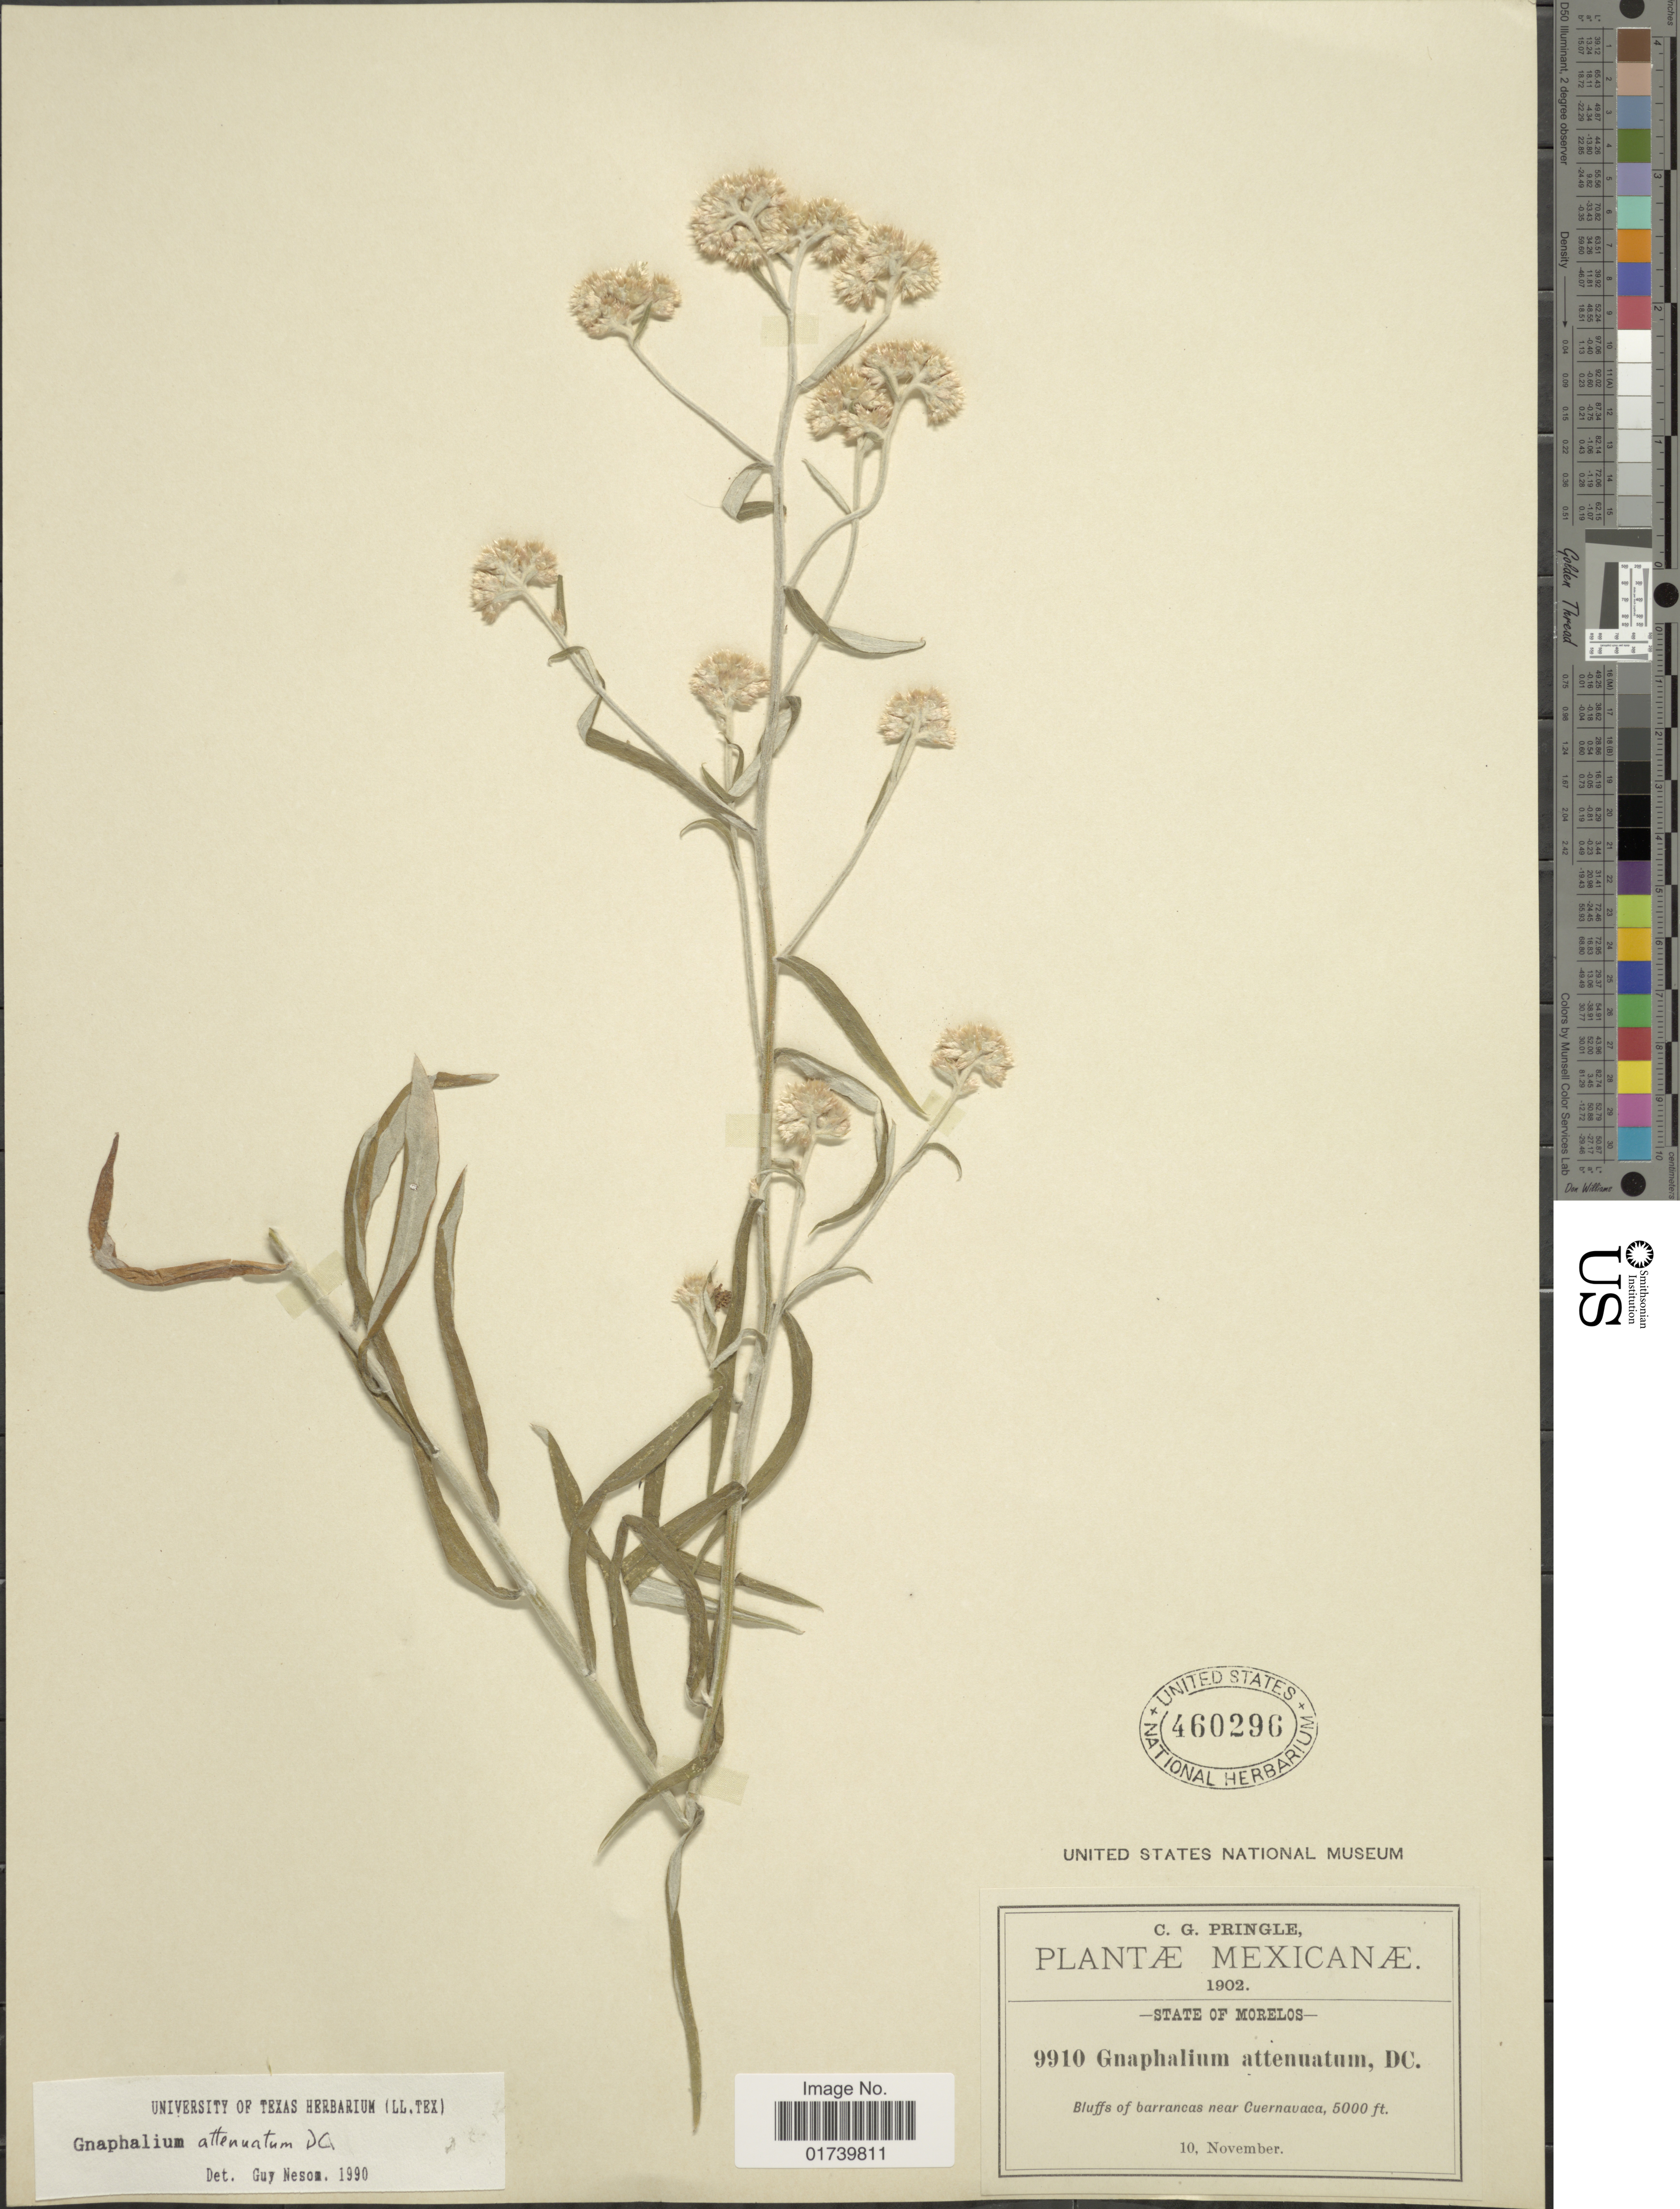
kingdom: Plantae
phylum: Tracheophyta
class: Magnoliopsida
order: Asterales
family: Asteraceae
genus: Pseudognaphalium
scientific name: Pseudognaphalium attenuatum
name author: (DC.) Anderb.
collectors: C. G. Pringle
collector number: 9910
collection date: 1902-11-10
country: Mexico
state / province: Morelos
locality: Bluffs of barrancas of Cuernavaca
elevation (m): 1524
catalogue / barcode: US 460296